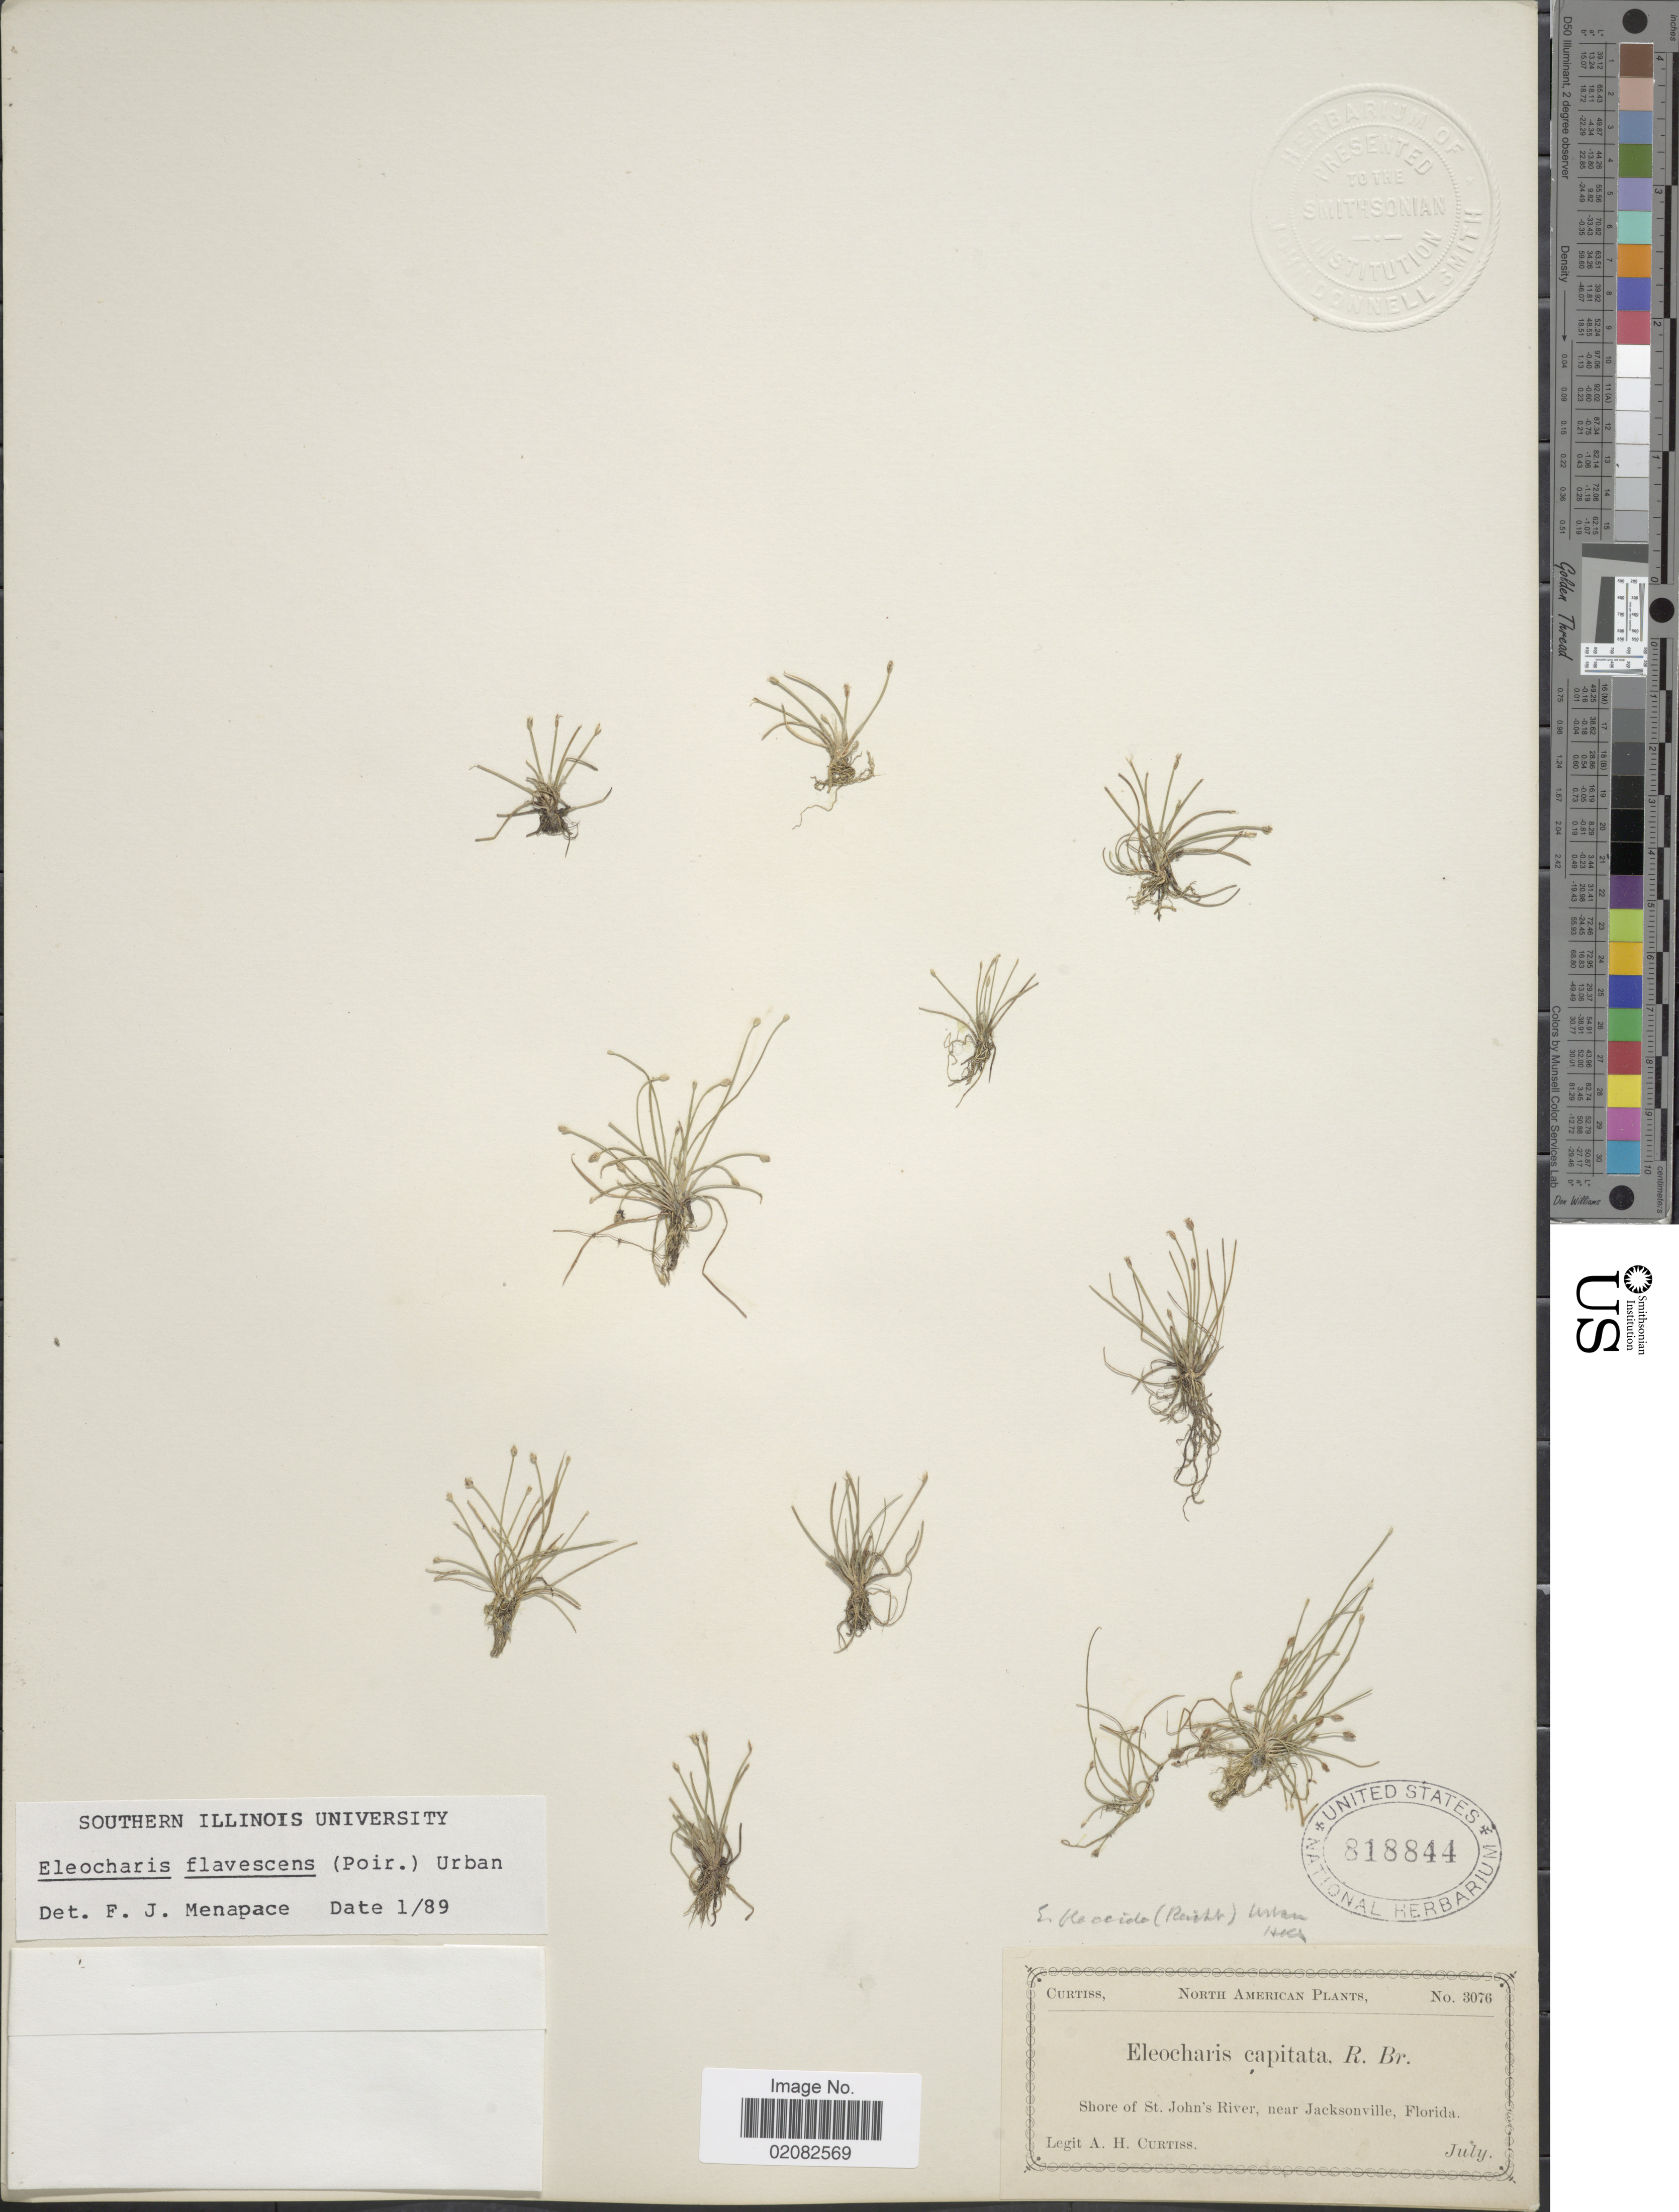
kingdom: Plantae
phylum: Tracheophyta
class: Liliopsida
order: Poales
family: Cyperaceae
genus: Eleocharis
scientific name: Eleocharis flavescens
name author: (Poir.) Urb.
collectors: A. H. Curtiss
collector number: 3076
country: United States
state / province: Florida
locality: Shore of St. John's River, near Jacksonville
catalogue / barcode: US 818844